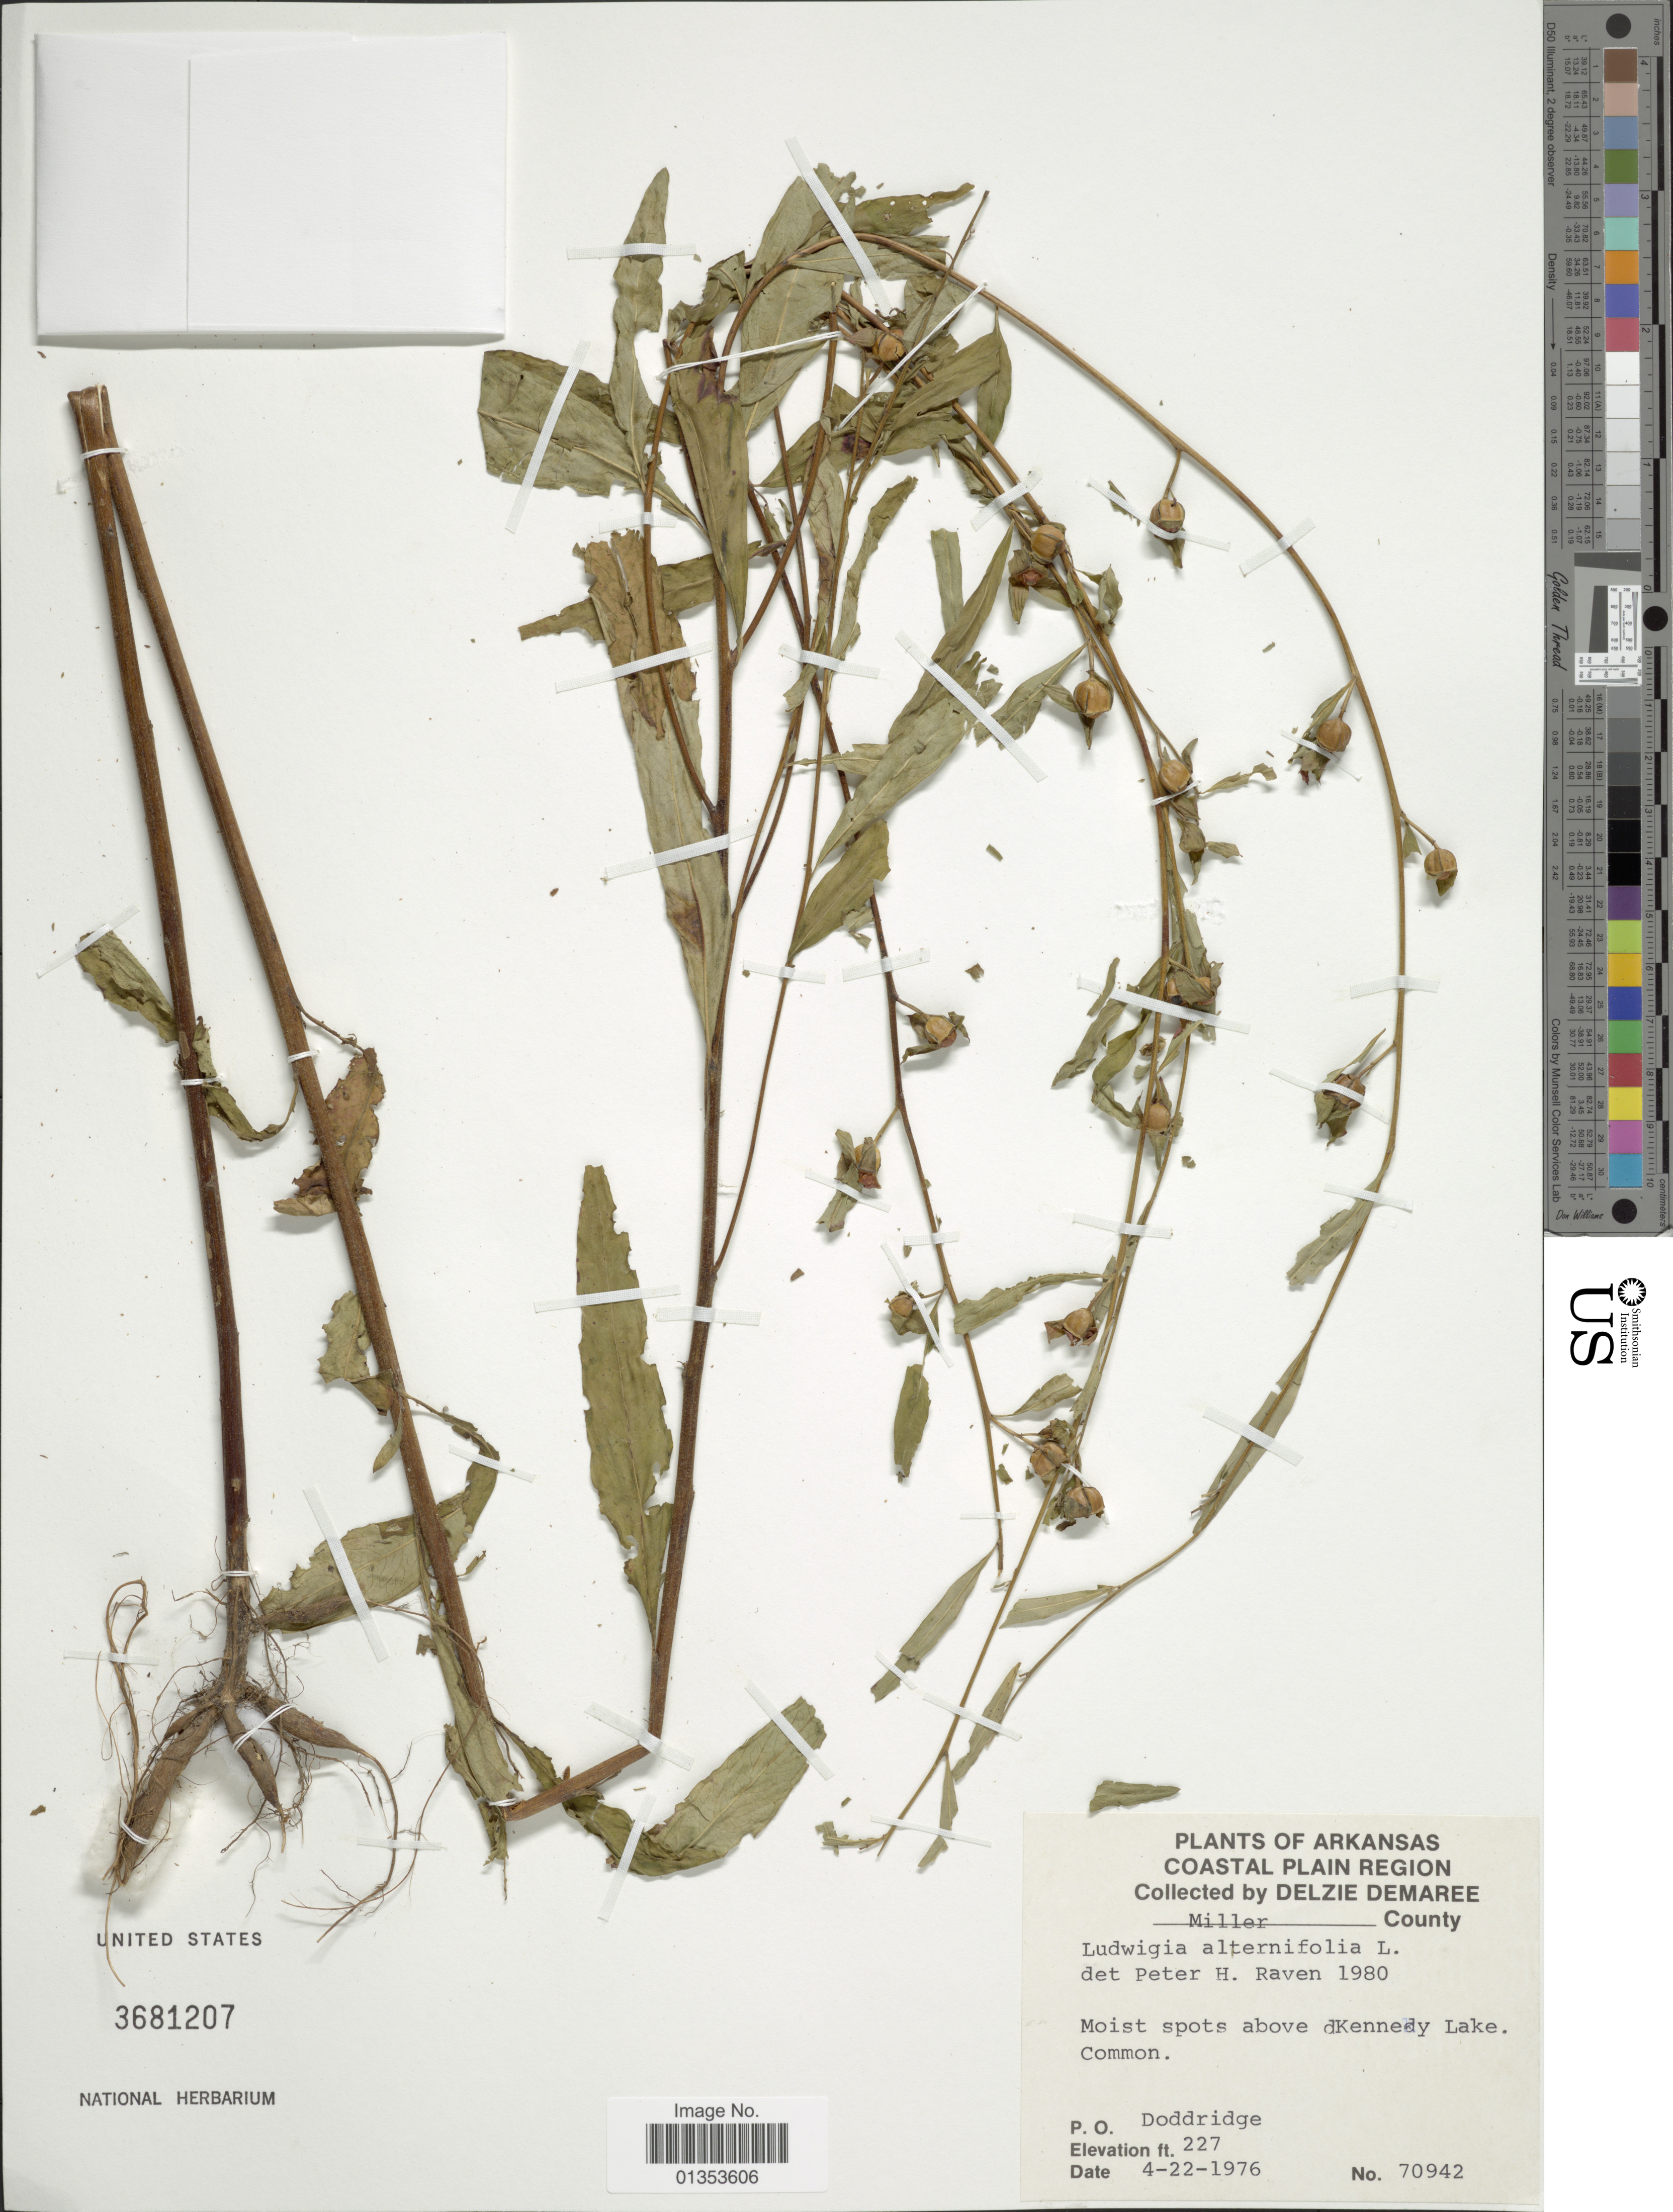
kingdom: Plantae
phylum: Tracheophyta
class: Magnoliopsida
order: Myrtales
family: Onagraceae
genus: Ludwigia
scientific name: Ludwigia alternifolia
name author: L.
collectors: D. Demaree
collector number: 70942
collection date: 1976-04-22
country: United States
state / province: Arkansas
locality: Coastal Plain Region, Miller County, Moist spots above Kennedy Lake, P. O. Doddrigde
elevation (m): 69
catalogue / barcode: US 3681207